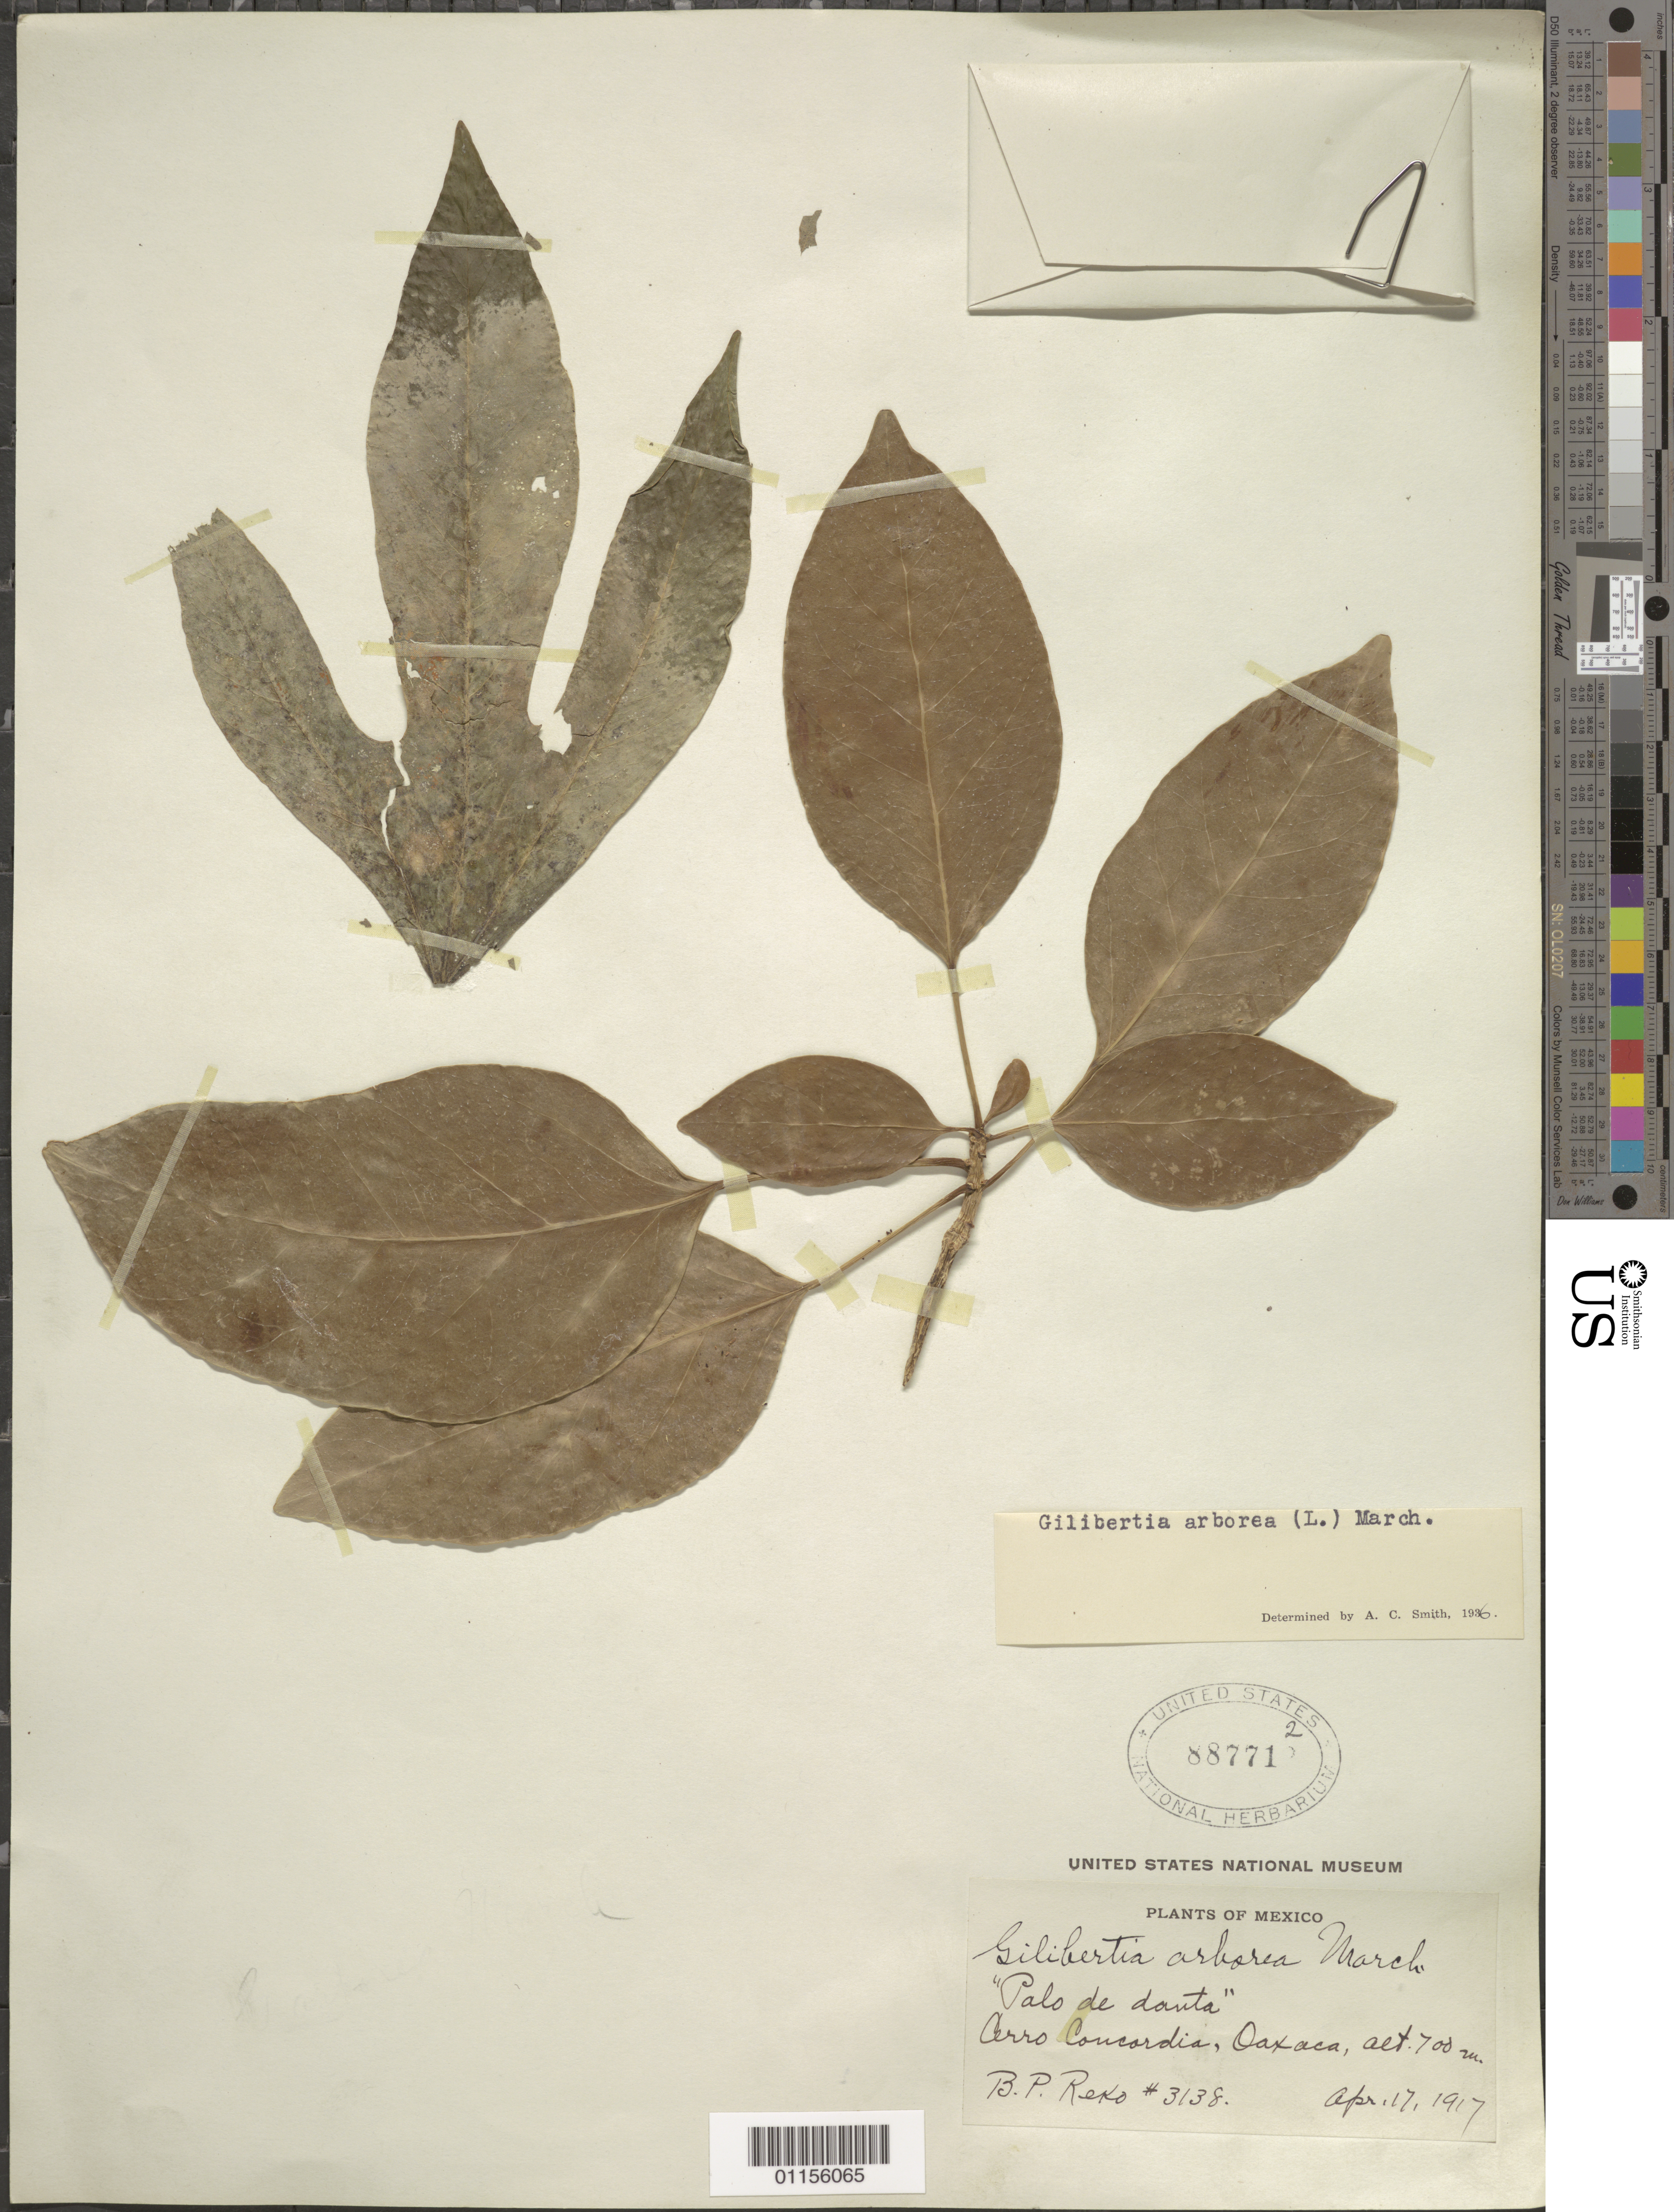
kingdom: Plantae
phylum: Tracheophyta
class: Magnoliopsida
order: Apiales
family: Araliaceae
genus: Dendropanax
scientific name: Dendropanax arboreus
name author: (L.) Decne. & Planch.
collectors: B. P. Reko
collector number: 3138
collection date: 1917-04-17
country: Mexico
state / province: Oaxaca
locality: Cerro Concordia.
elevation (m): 700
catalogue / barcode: US 887712